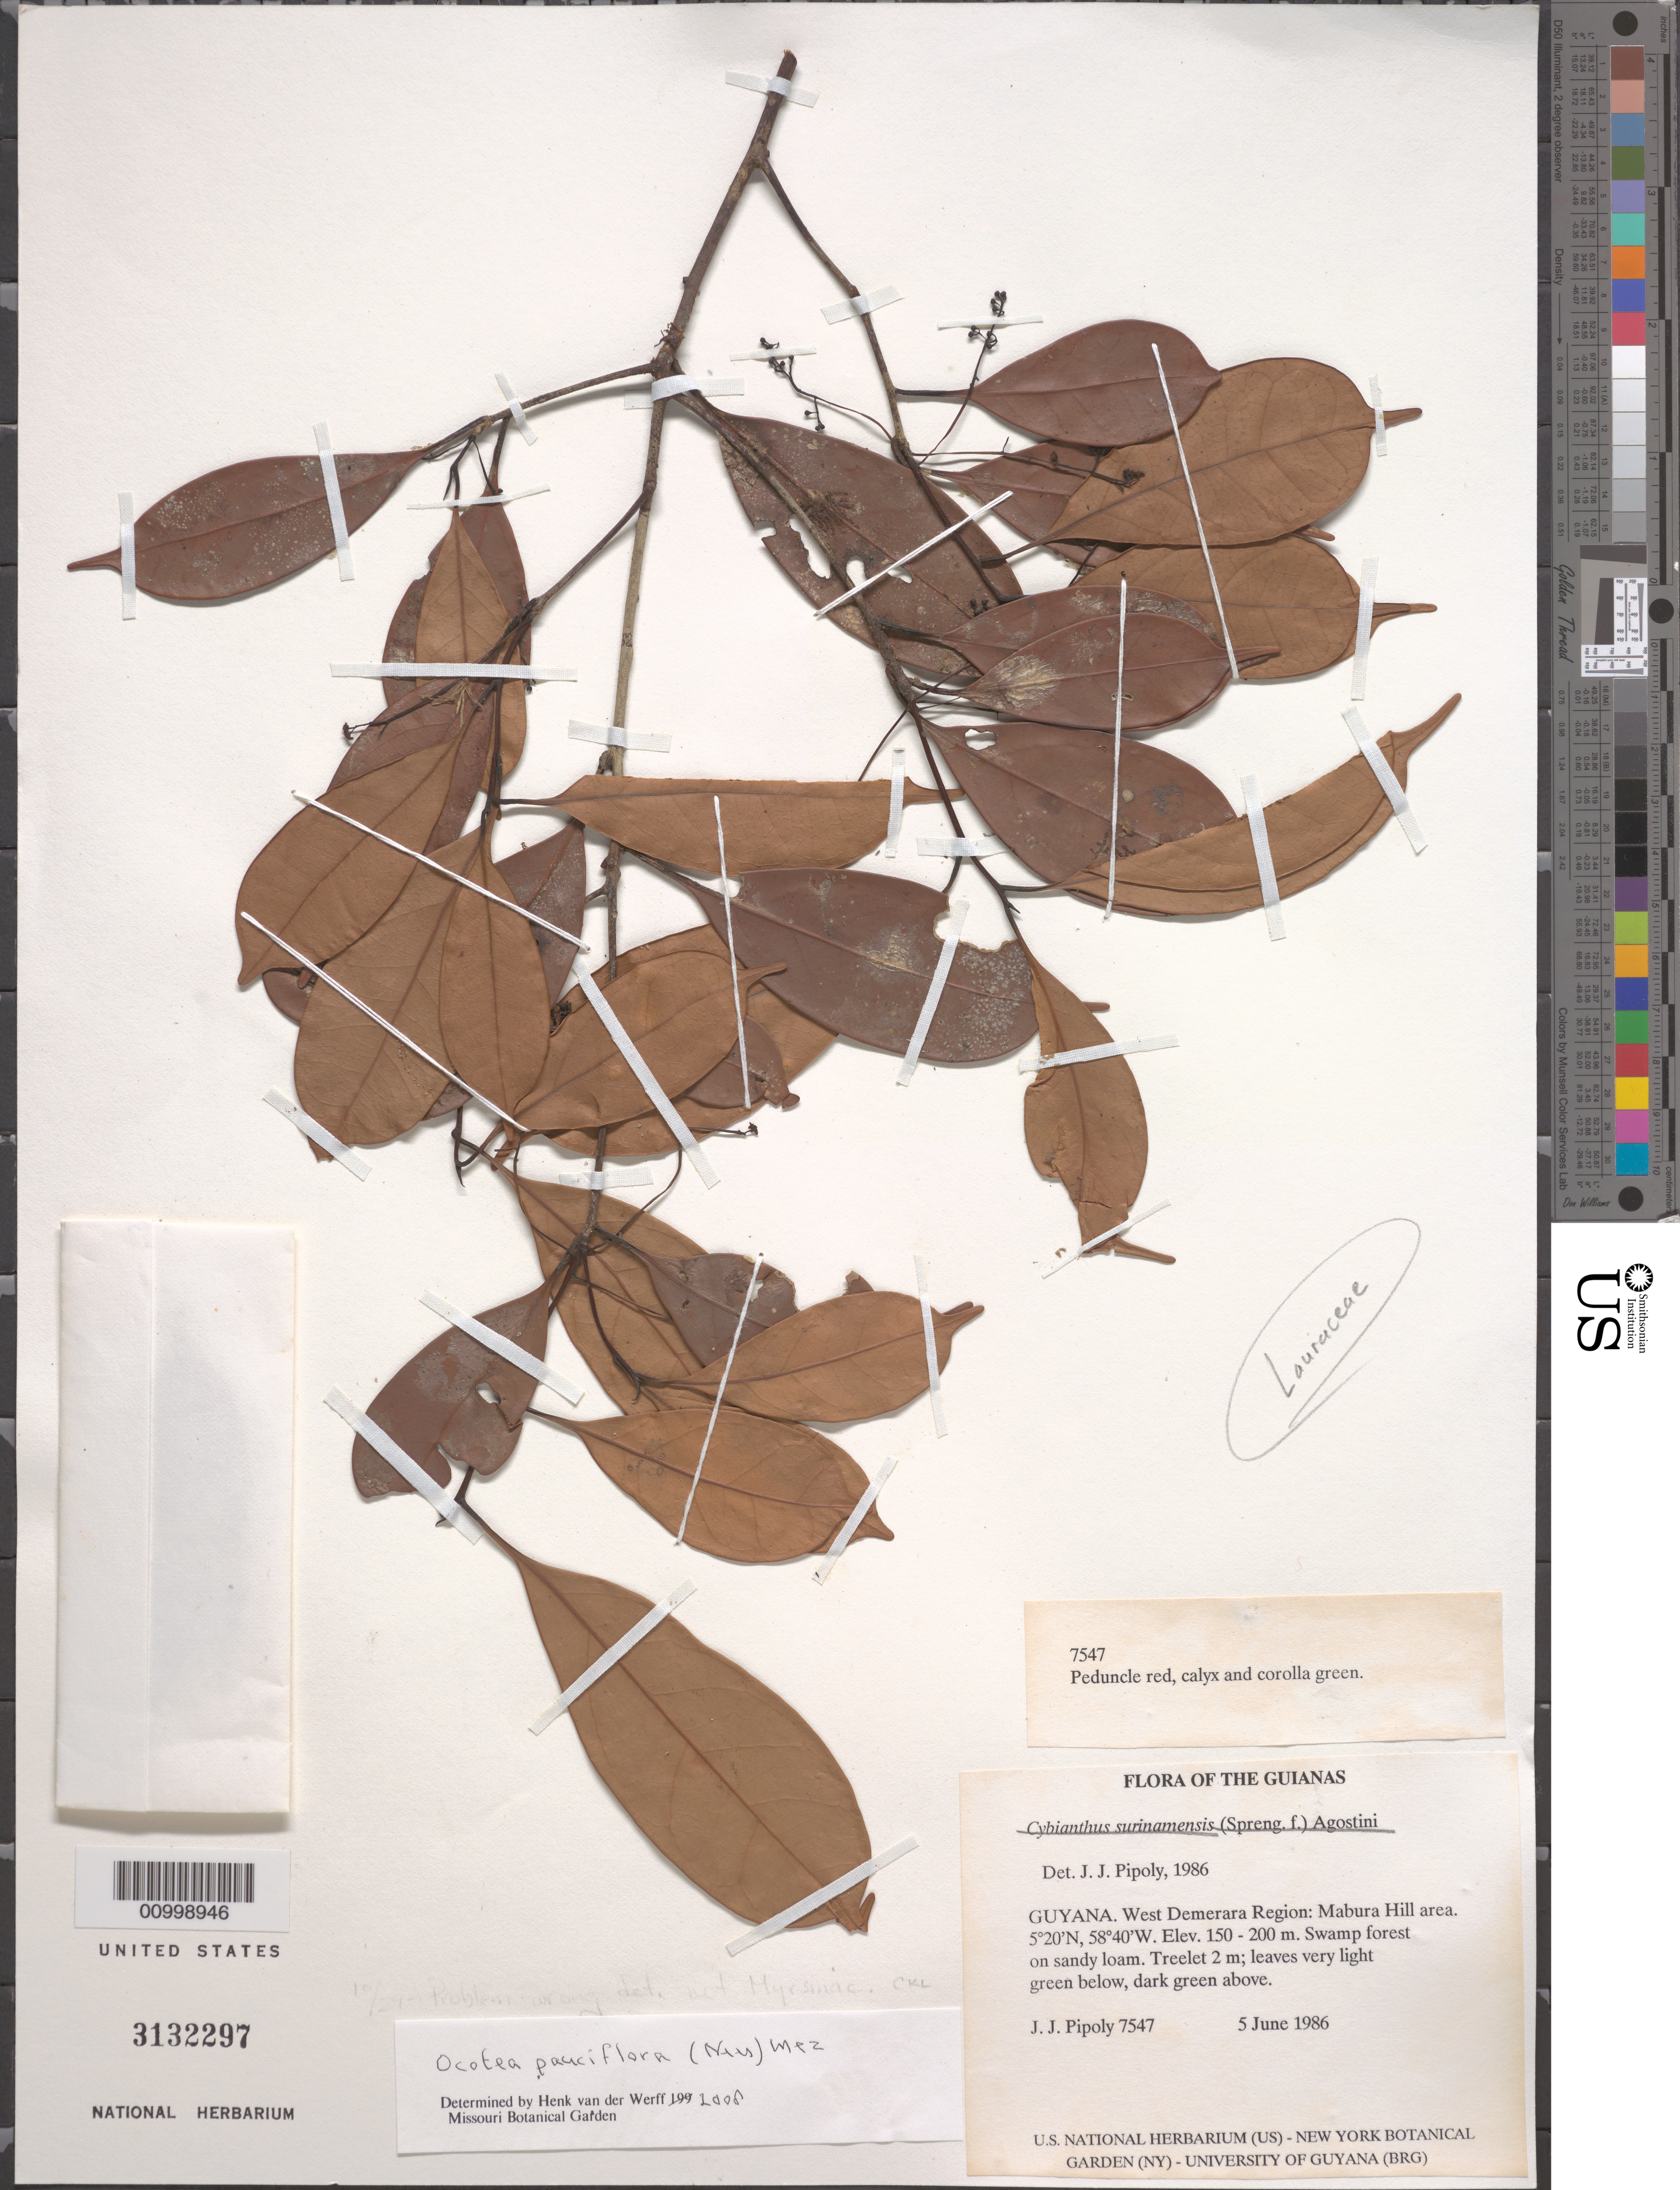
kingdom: Plantae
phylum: Tracheophyta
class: Magnoliopsida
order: Laurales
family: Lauraceae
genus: Ocotea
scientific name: Ocotea pauciflora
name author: (Nees) Mez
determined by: van der Werff, H., (MO), Missouri Botanical Garden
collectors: J. J. Pipoly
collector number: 7547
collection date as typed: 5 June 1986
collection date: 1986-06-05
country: Guyana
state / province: U. Demerara-Berbice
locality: Mabura Hill area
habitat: Swamp forest on sandy loam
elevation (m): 150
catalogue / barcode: US 3132297